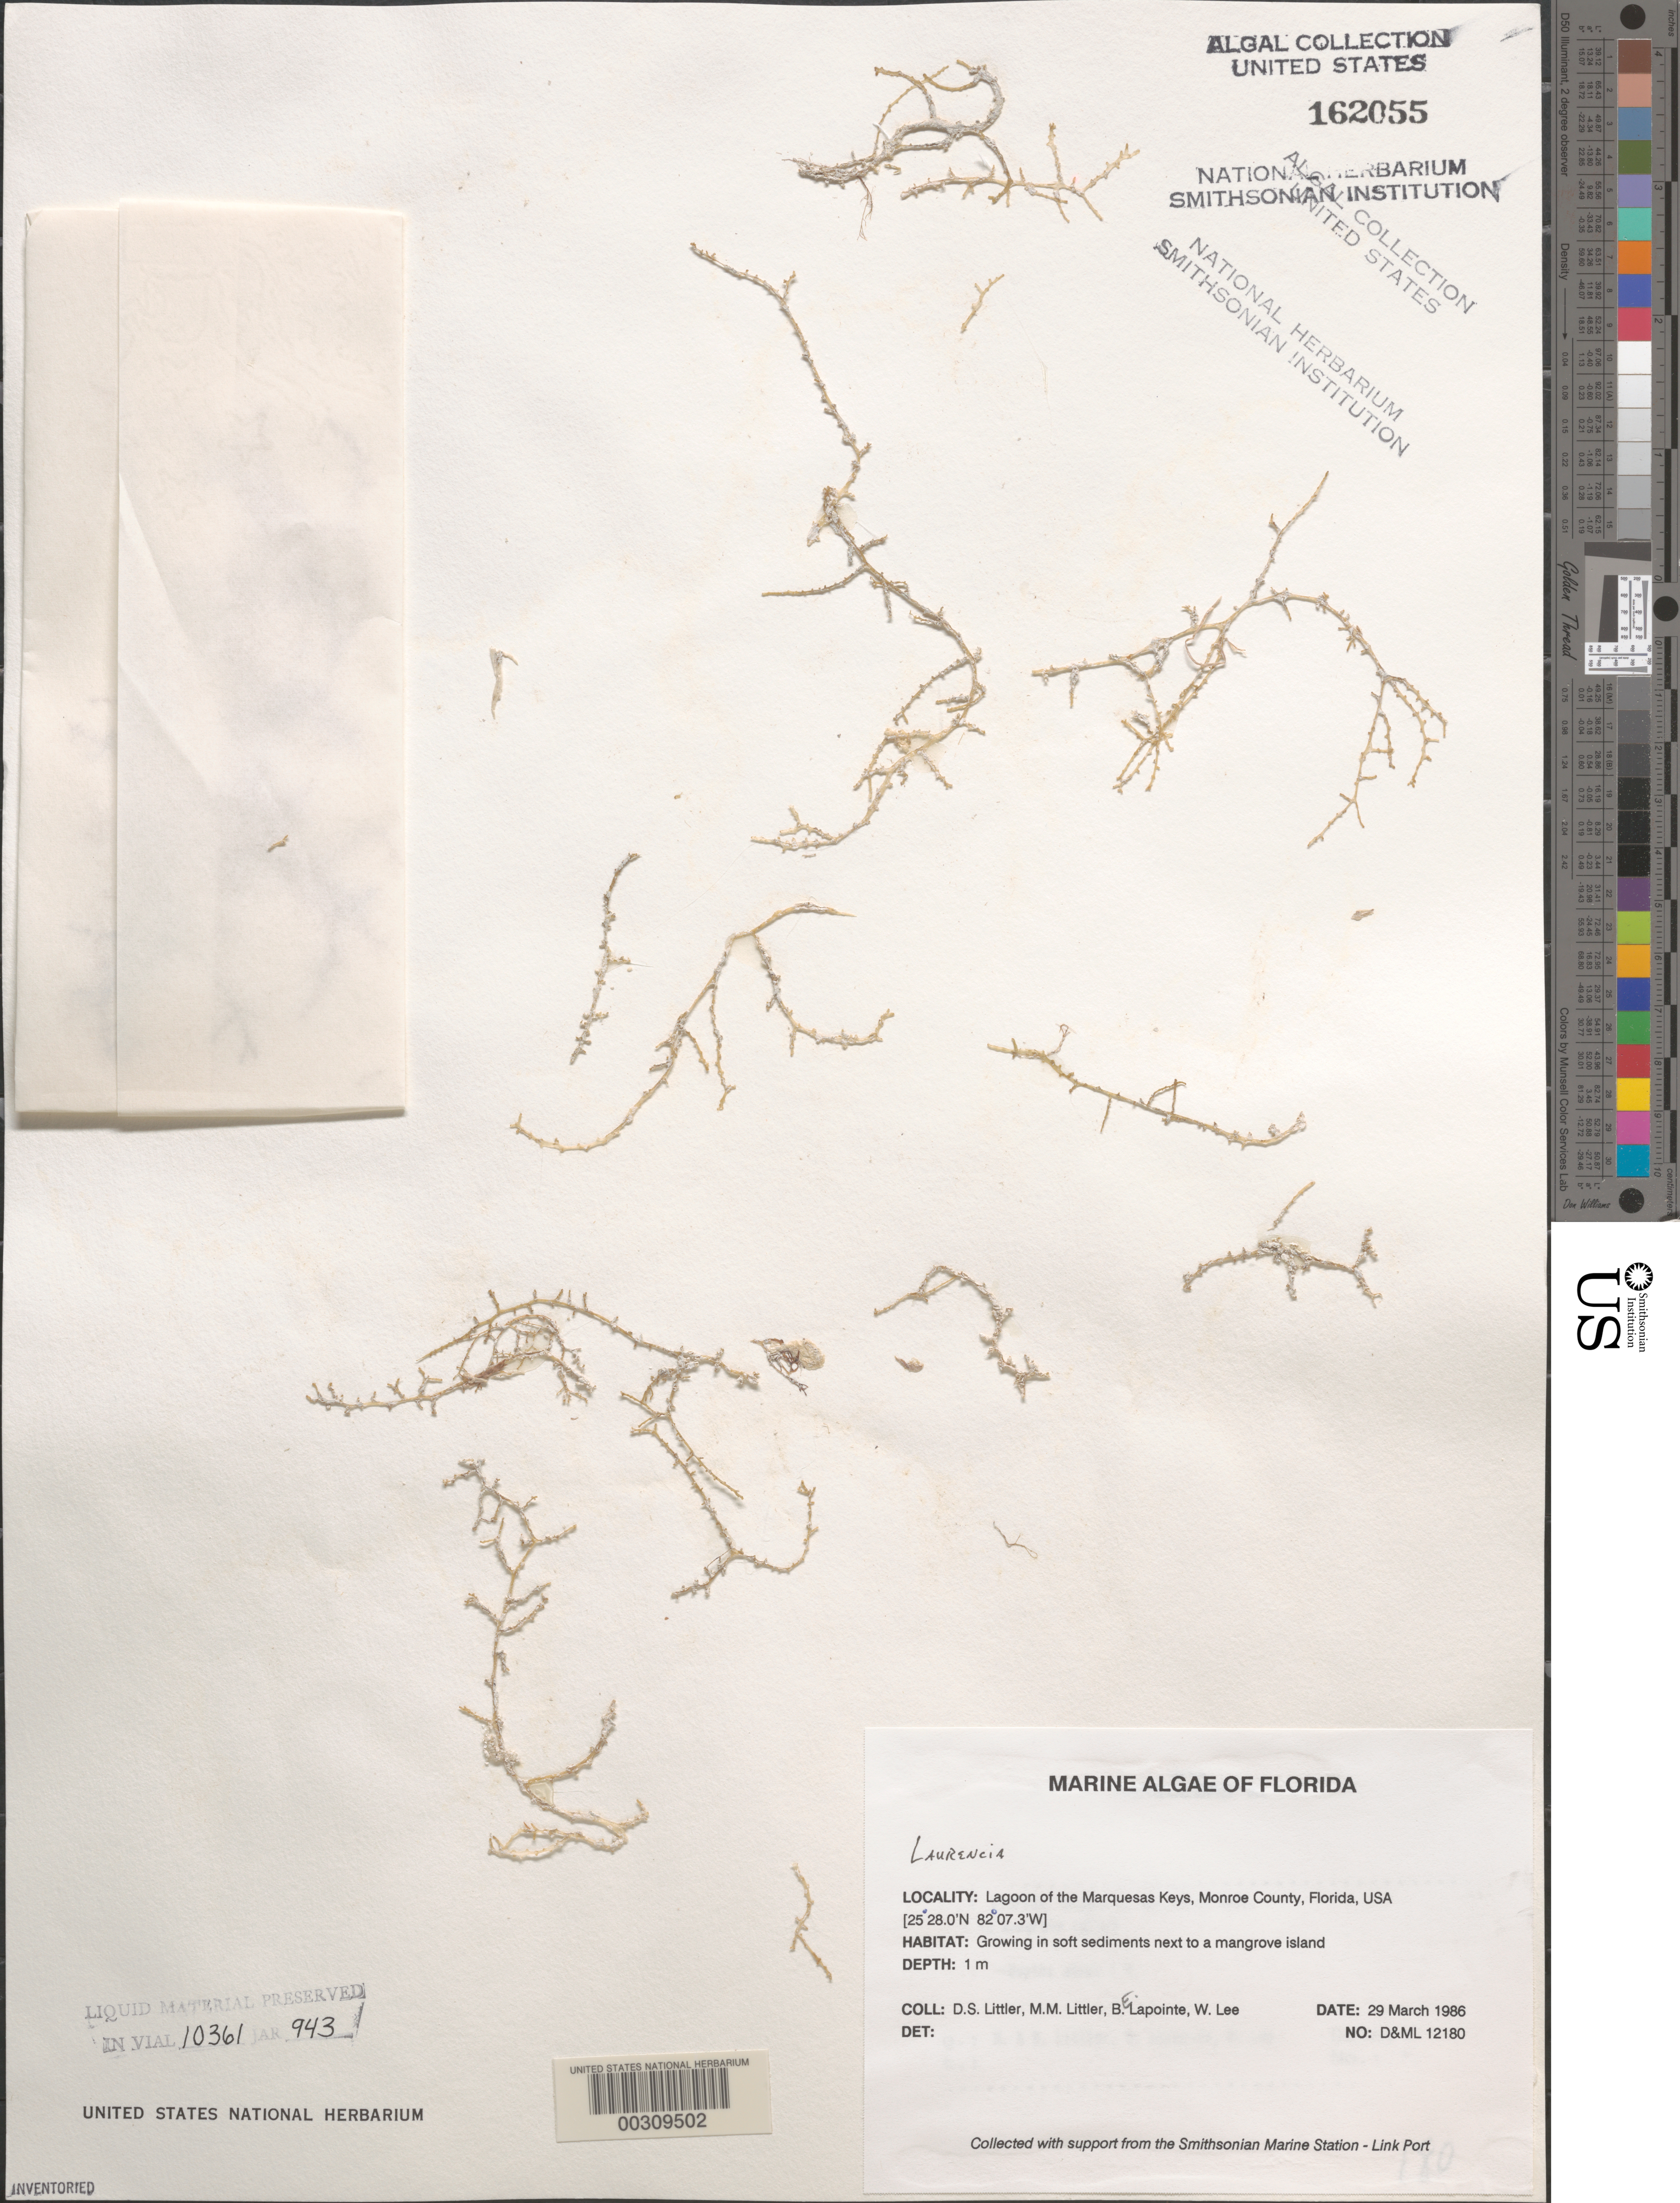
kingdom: Plantae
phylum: Rhodophyta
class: Florideophyceae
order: Ceramiales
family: Rhodomelaceae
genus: Laurencia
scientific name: Laurencia sp.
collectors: D. S. Littler, M. M. Littler, B. Lapointe & W. Lee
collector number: D&ML 12180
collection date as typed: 29 Mar 1986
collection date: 1986-03-29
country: United States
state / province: Florida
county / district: Monroe County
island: Marquesas Keys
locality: Marquesas Keys lagoon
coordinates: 25 28.0' N, 82 07.3' W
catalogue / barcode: US 162055